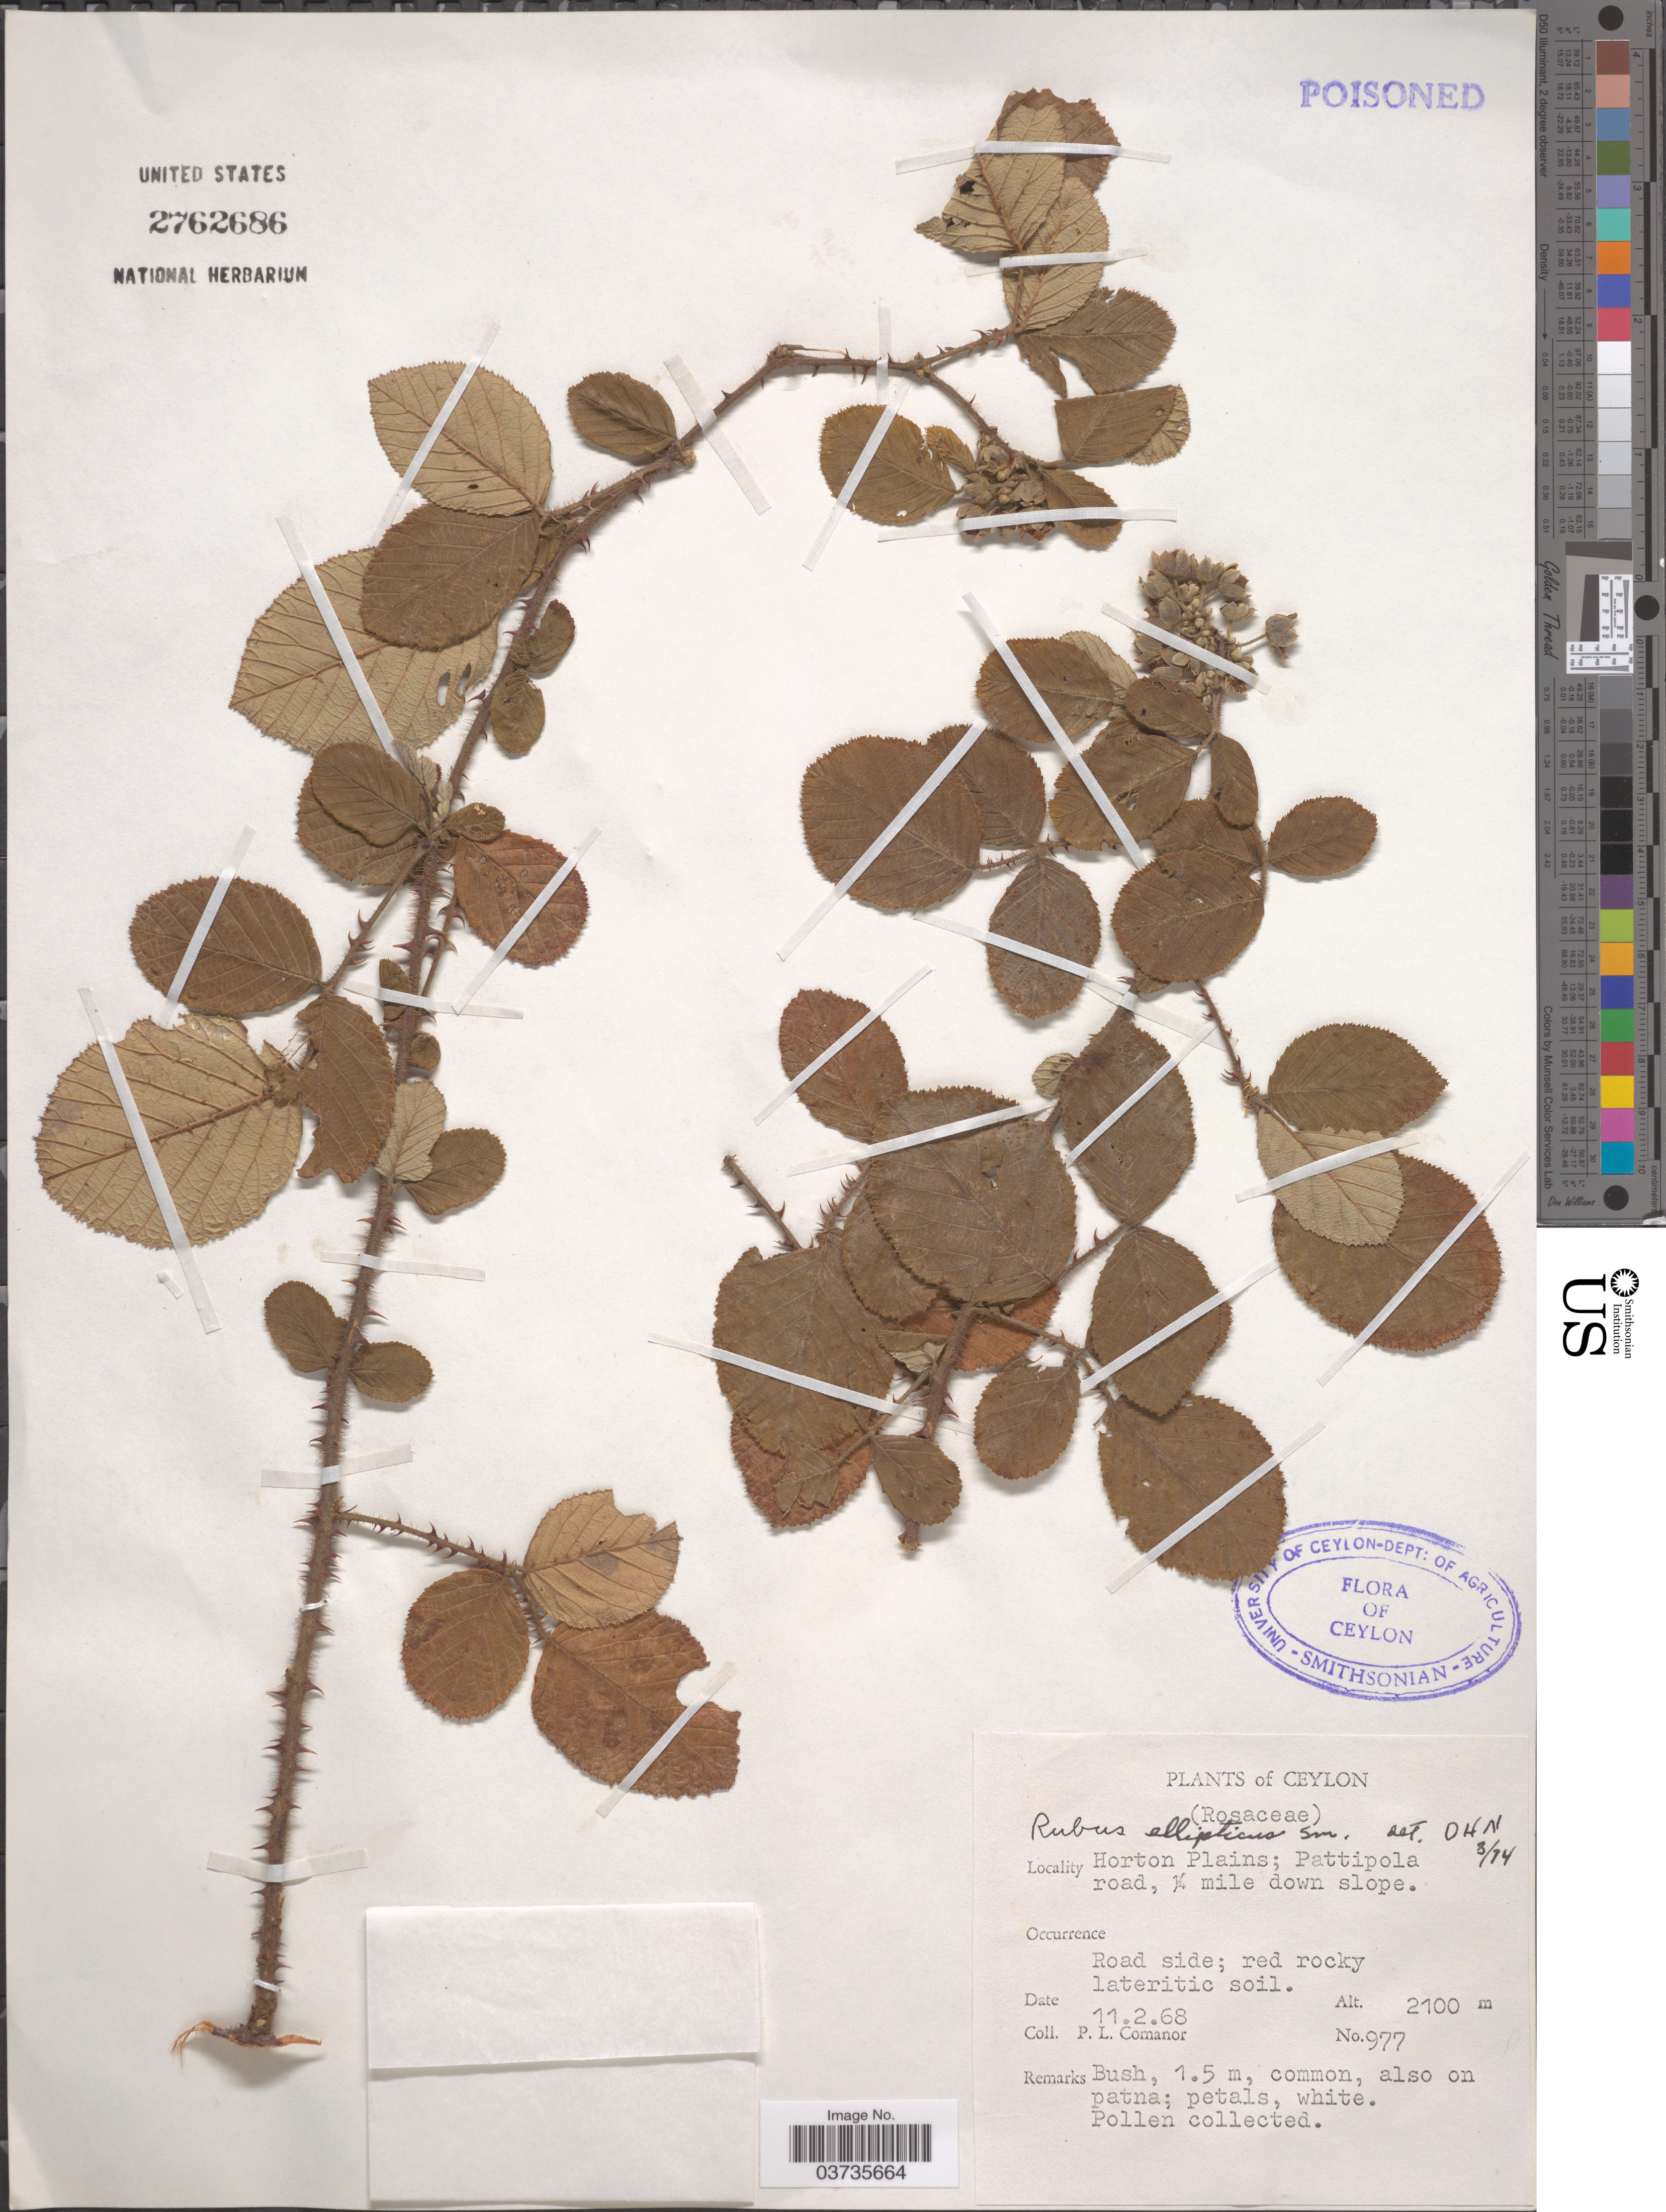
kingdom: Plantae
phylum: Tracheophyta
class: Magnoliopsida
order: Rosales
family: Rosaceae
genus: Rubus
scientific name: Rubus ellipticus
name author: Sm.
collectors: P. Comanor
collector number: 977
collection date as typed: Transcribed d/m/y: 11/2/68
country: Sri Lanka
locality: Ceylon. Horton Plains; Pattipola road, ¼ mile down slope.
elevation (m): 2100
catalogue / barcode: US 2762686